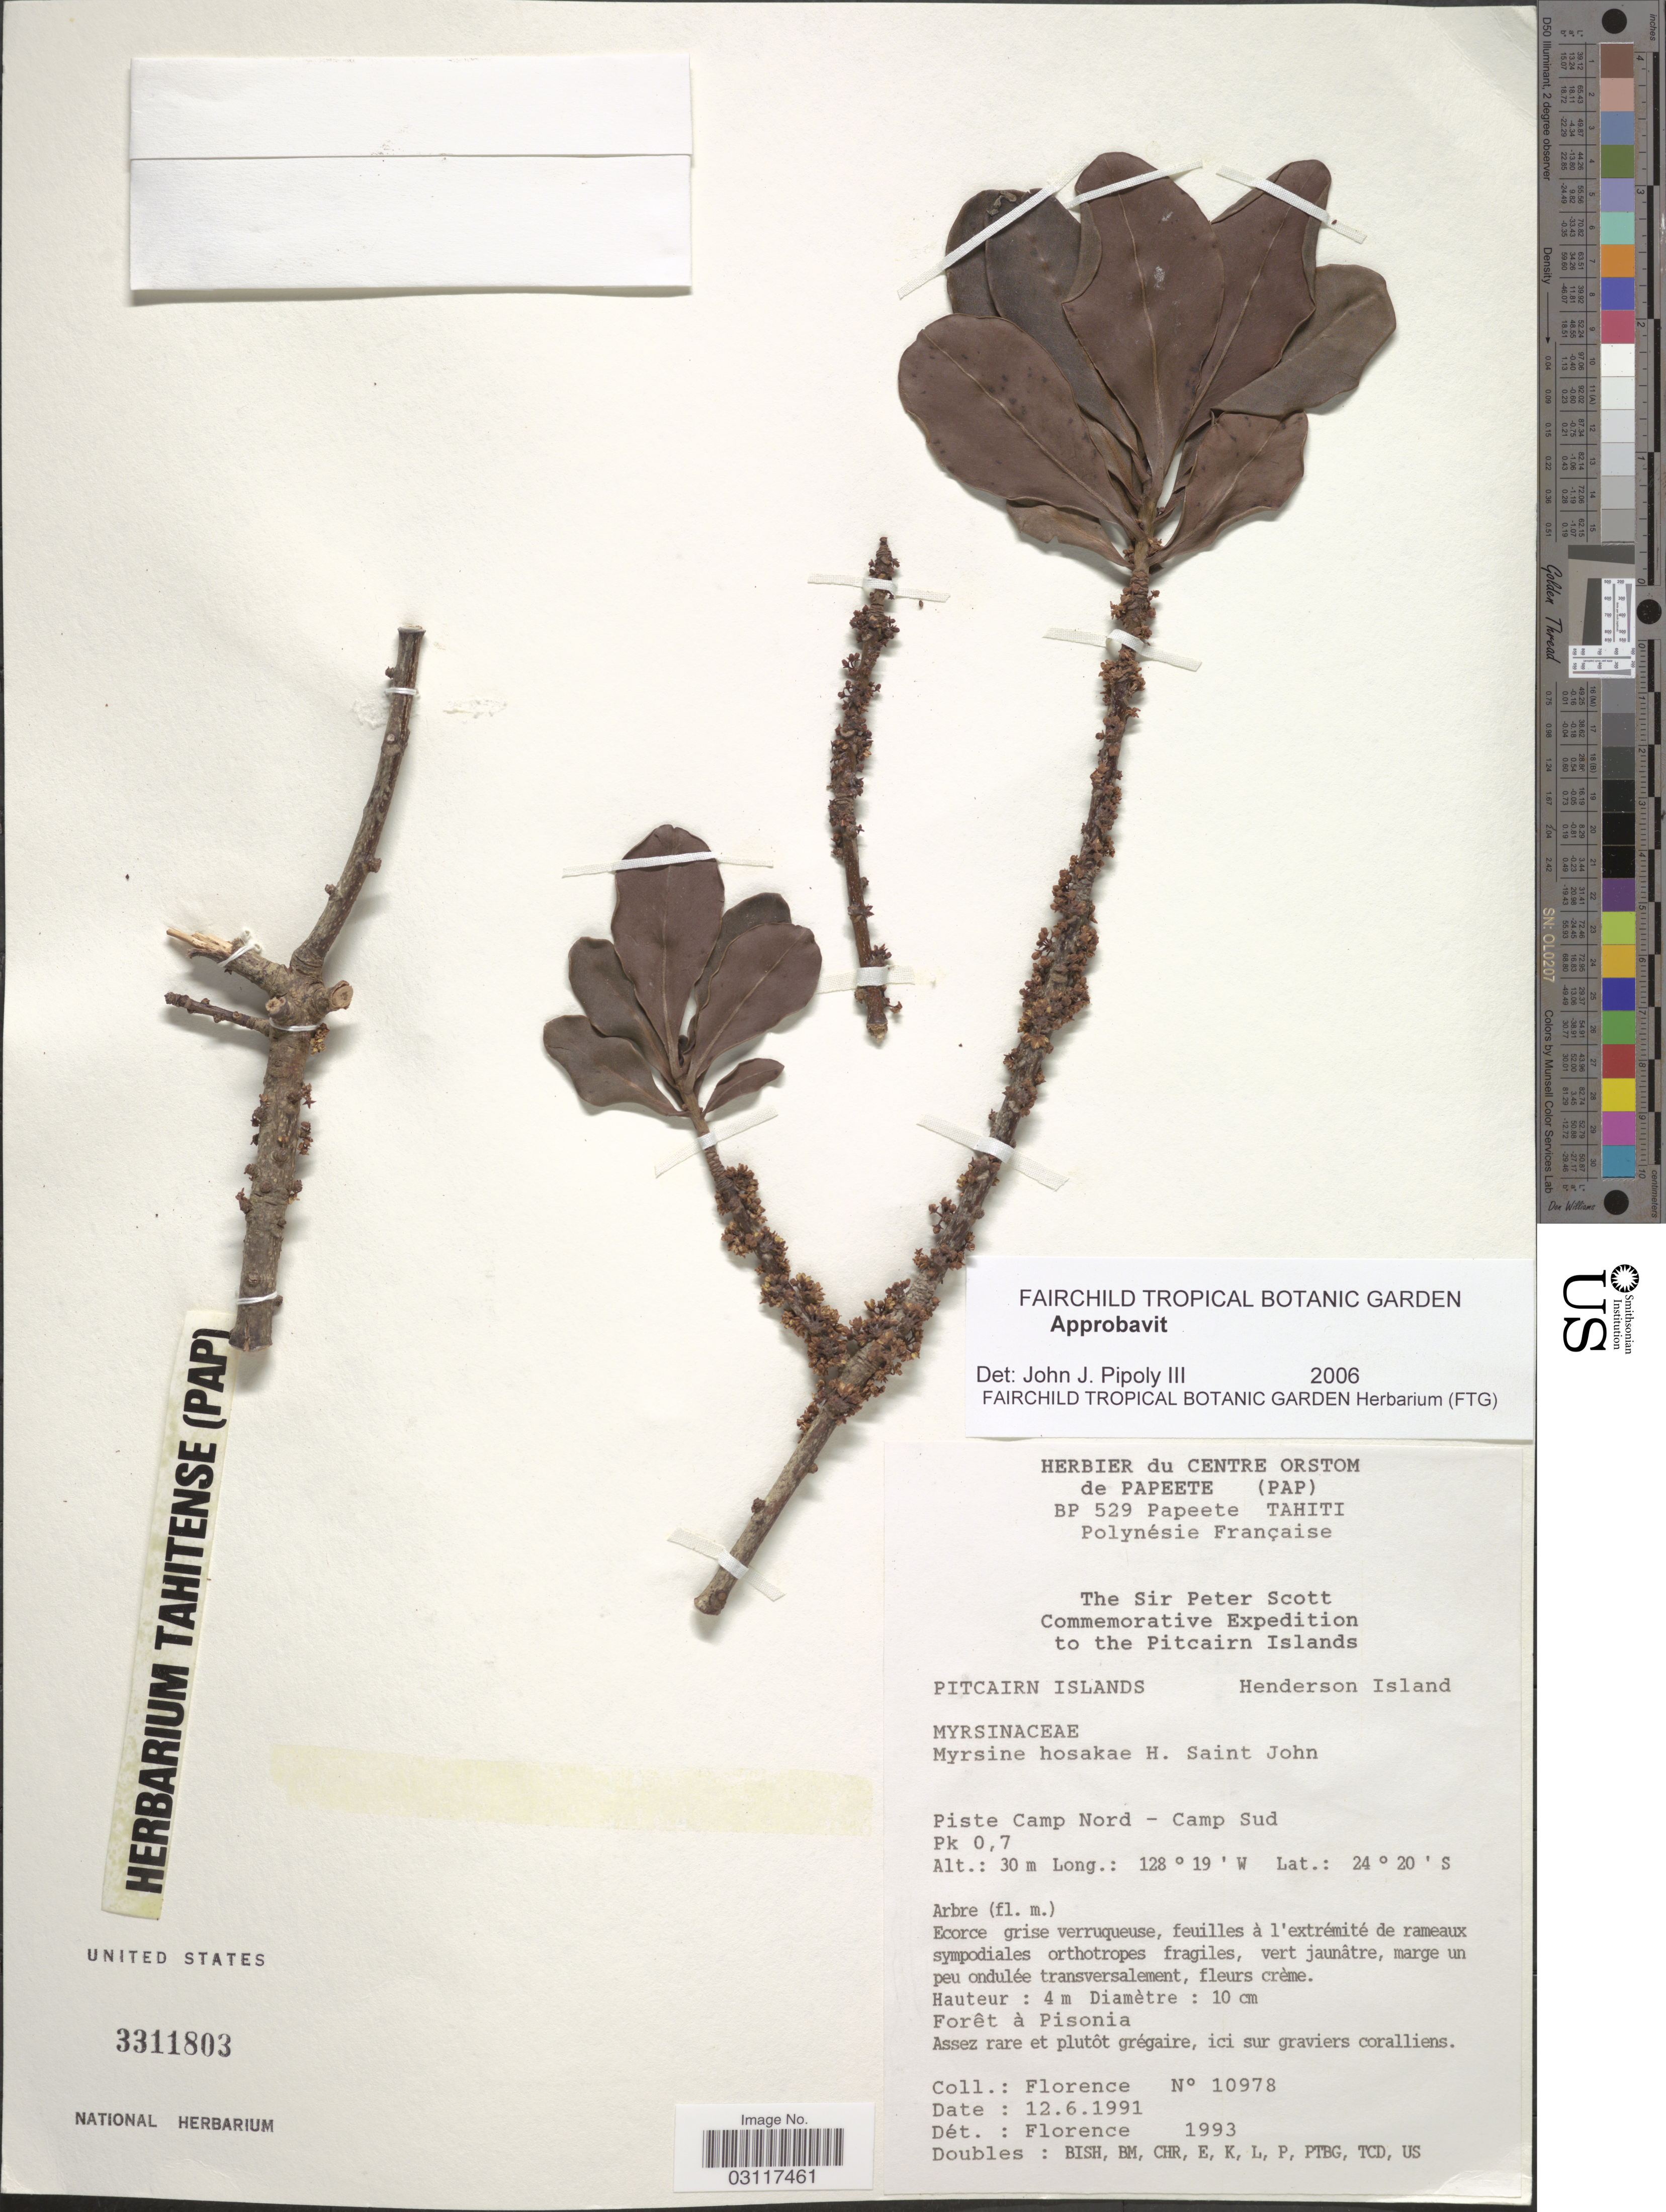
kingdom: Plantae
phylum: Tracheophyta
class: Magnoliopsida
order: Ericales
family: Primulaceae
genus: Myrsine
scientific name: Myrsine hosakae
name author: H. St. John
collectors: -. Florence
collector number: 10978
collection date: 1991-06-12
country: Pitcairn Islands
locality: Pitcairn Islands, Henderson Island, Piste Camp Nord - Camp Sud, Pk 0,7.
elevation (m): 30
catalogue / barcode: US 3311803